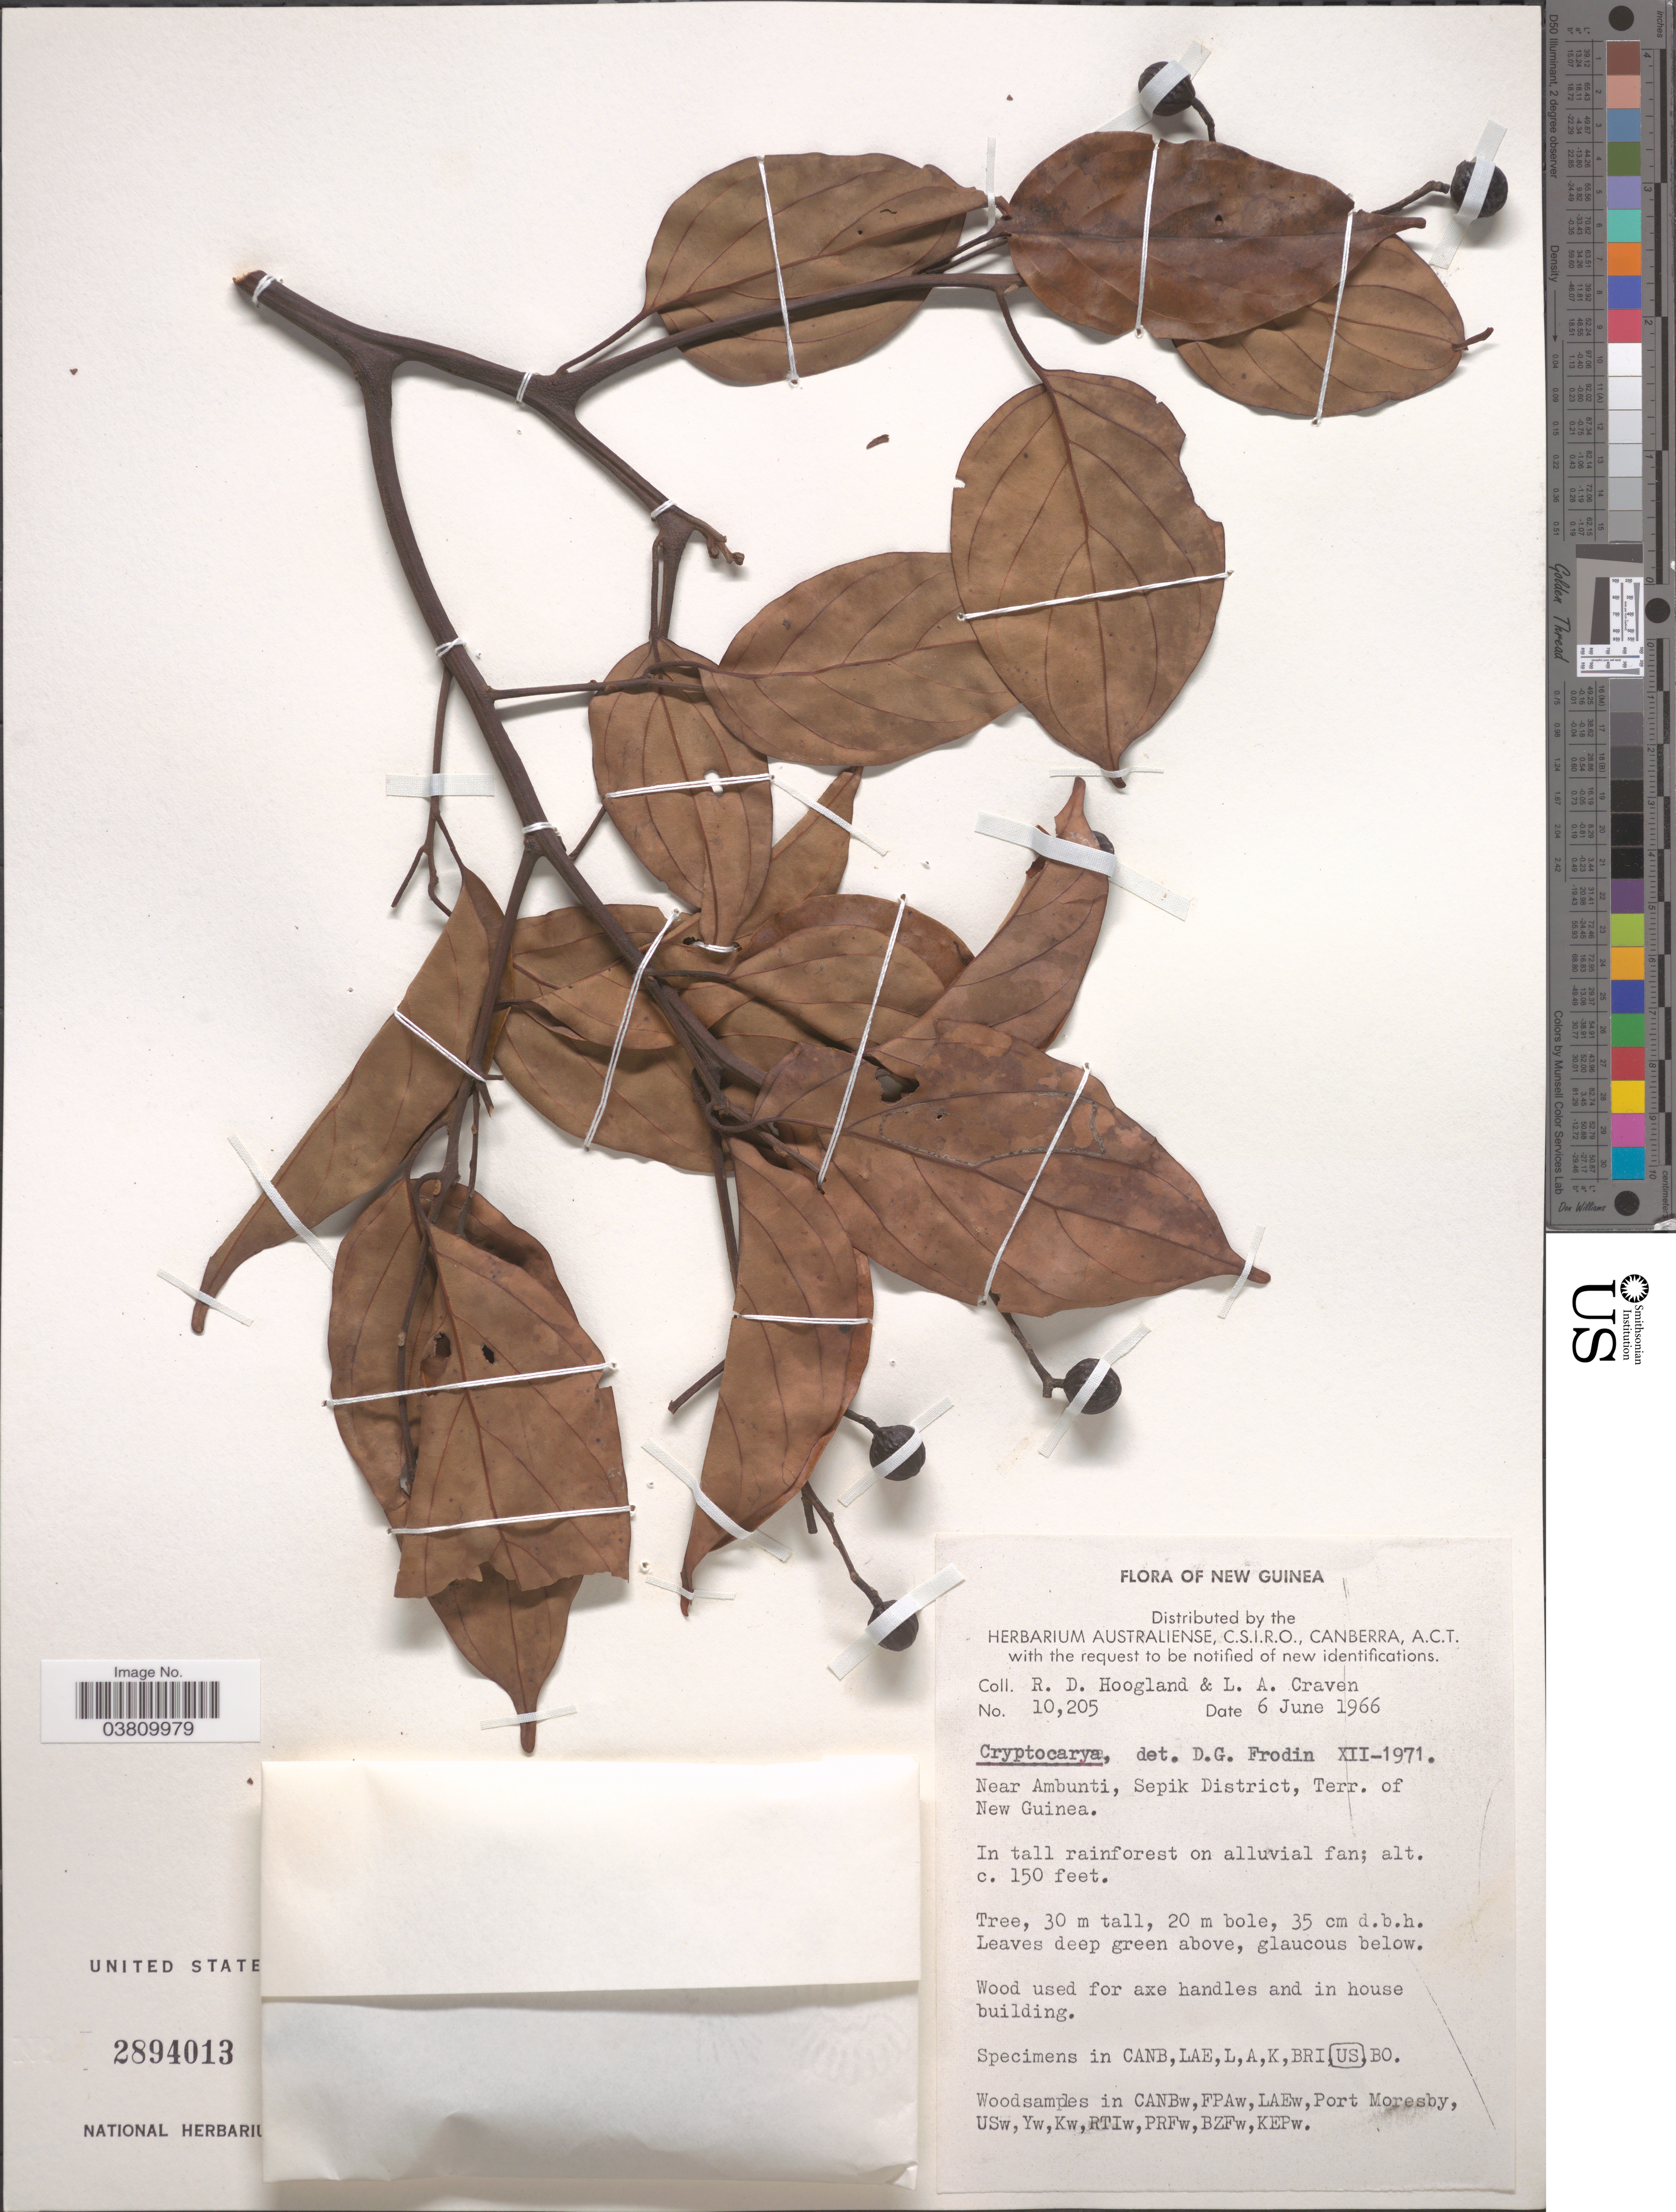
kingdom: Plantae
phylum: Tracheophyta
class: Magnoliopsida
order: Laurales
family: Lauraceae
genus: Cryptocarya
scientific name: Cryptocarya sp.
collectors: R. Schodde & L. A. Craven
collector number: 10205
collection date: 1966-06-06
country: Papua New Guinea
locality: New Guinea. Near Ambunti, Sepik District, Terr. of New Guinea.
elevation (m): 46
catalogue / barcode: US 2894013